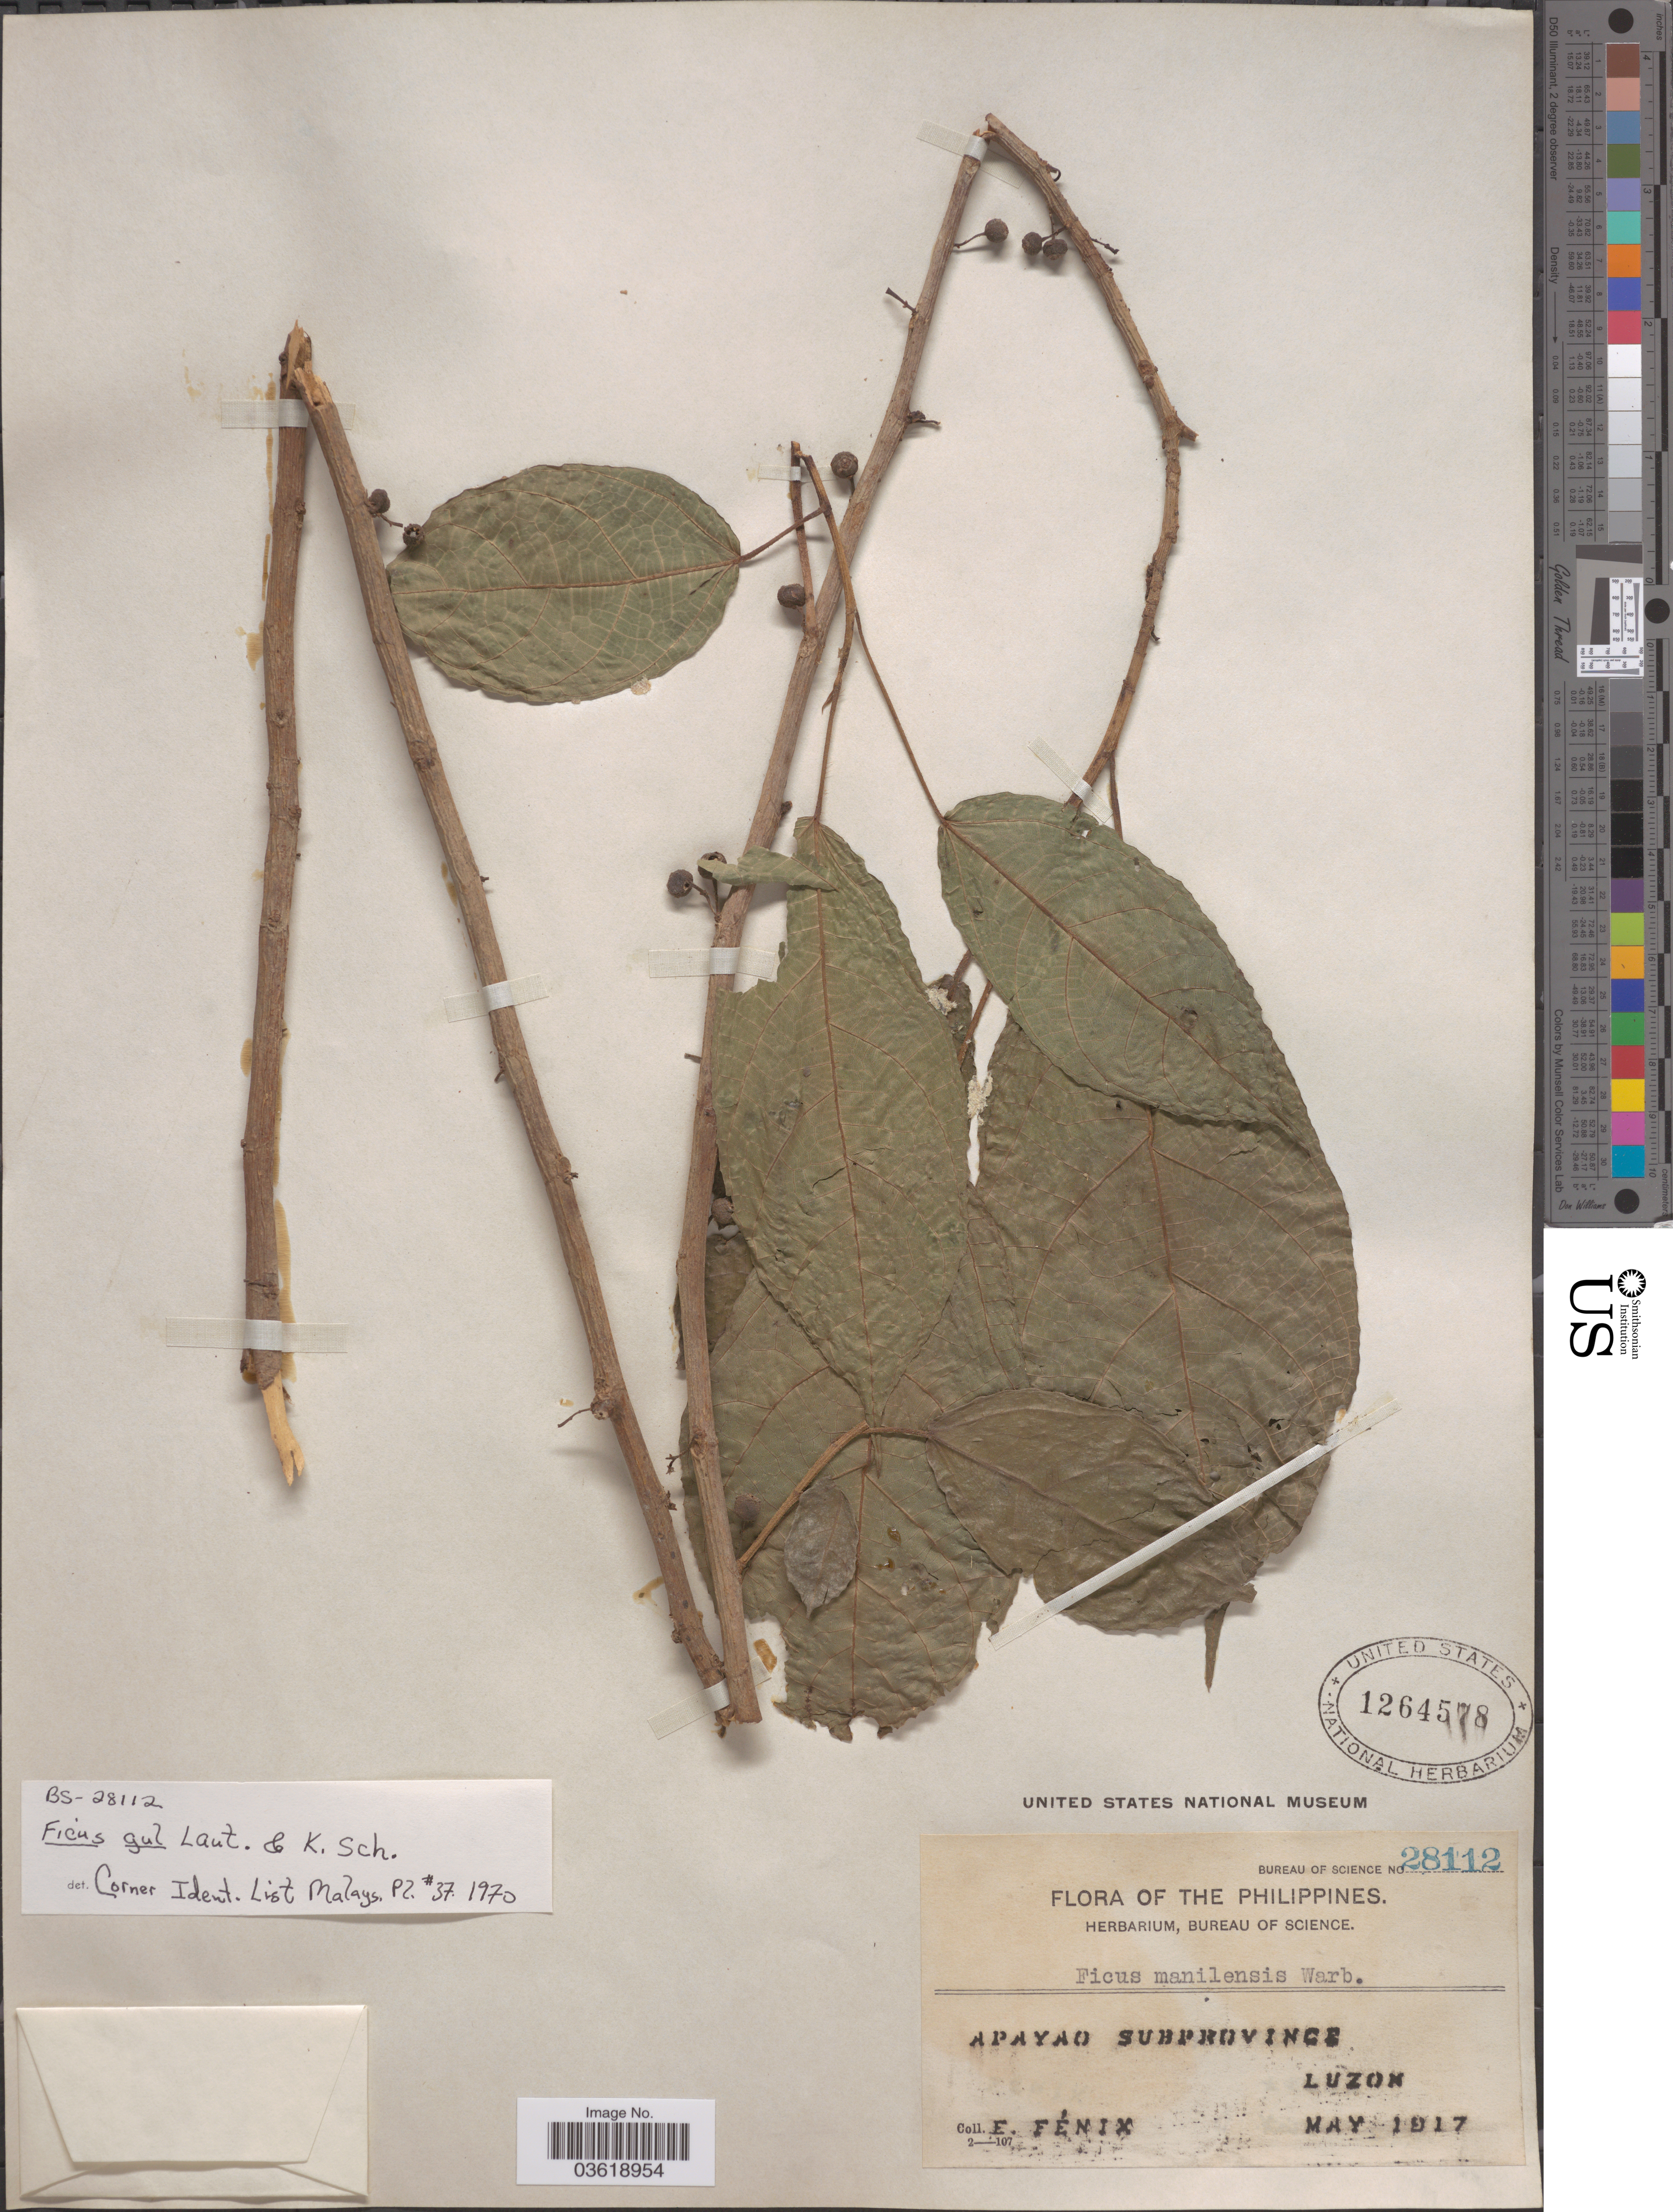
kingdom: Plantae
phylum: Tracheophyta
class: Magnoliopsida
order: Rosales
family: Moraceae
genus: Ficus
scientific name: Ficus gul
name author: Lauterb. & K. Schum.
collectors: E. Fénix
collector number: Bureau of Science 28112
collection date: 1917-05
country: Philippines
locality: Apayao Subprovince. Luzon.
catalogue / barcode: US 1264578